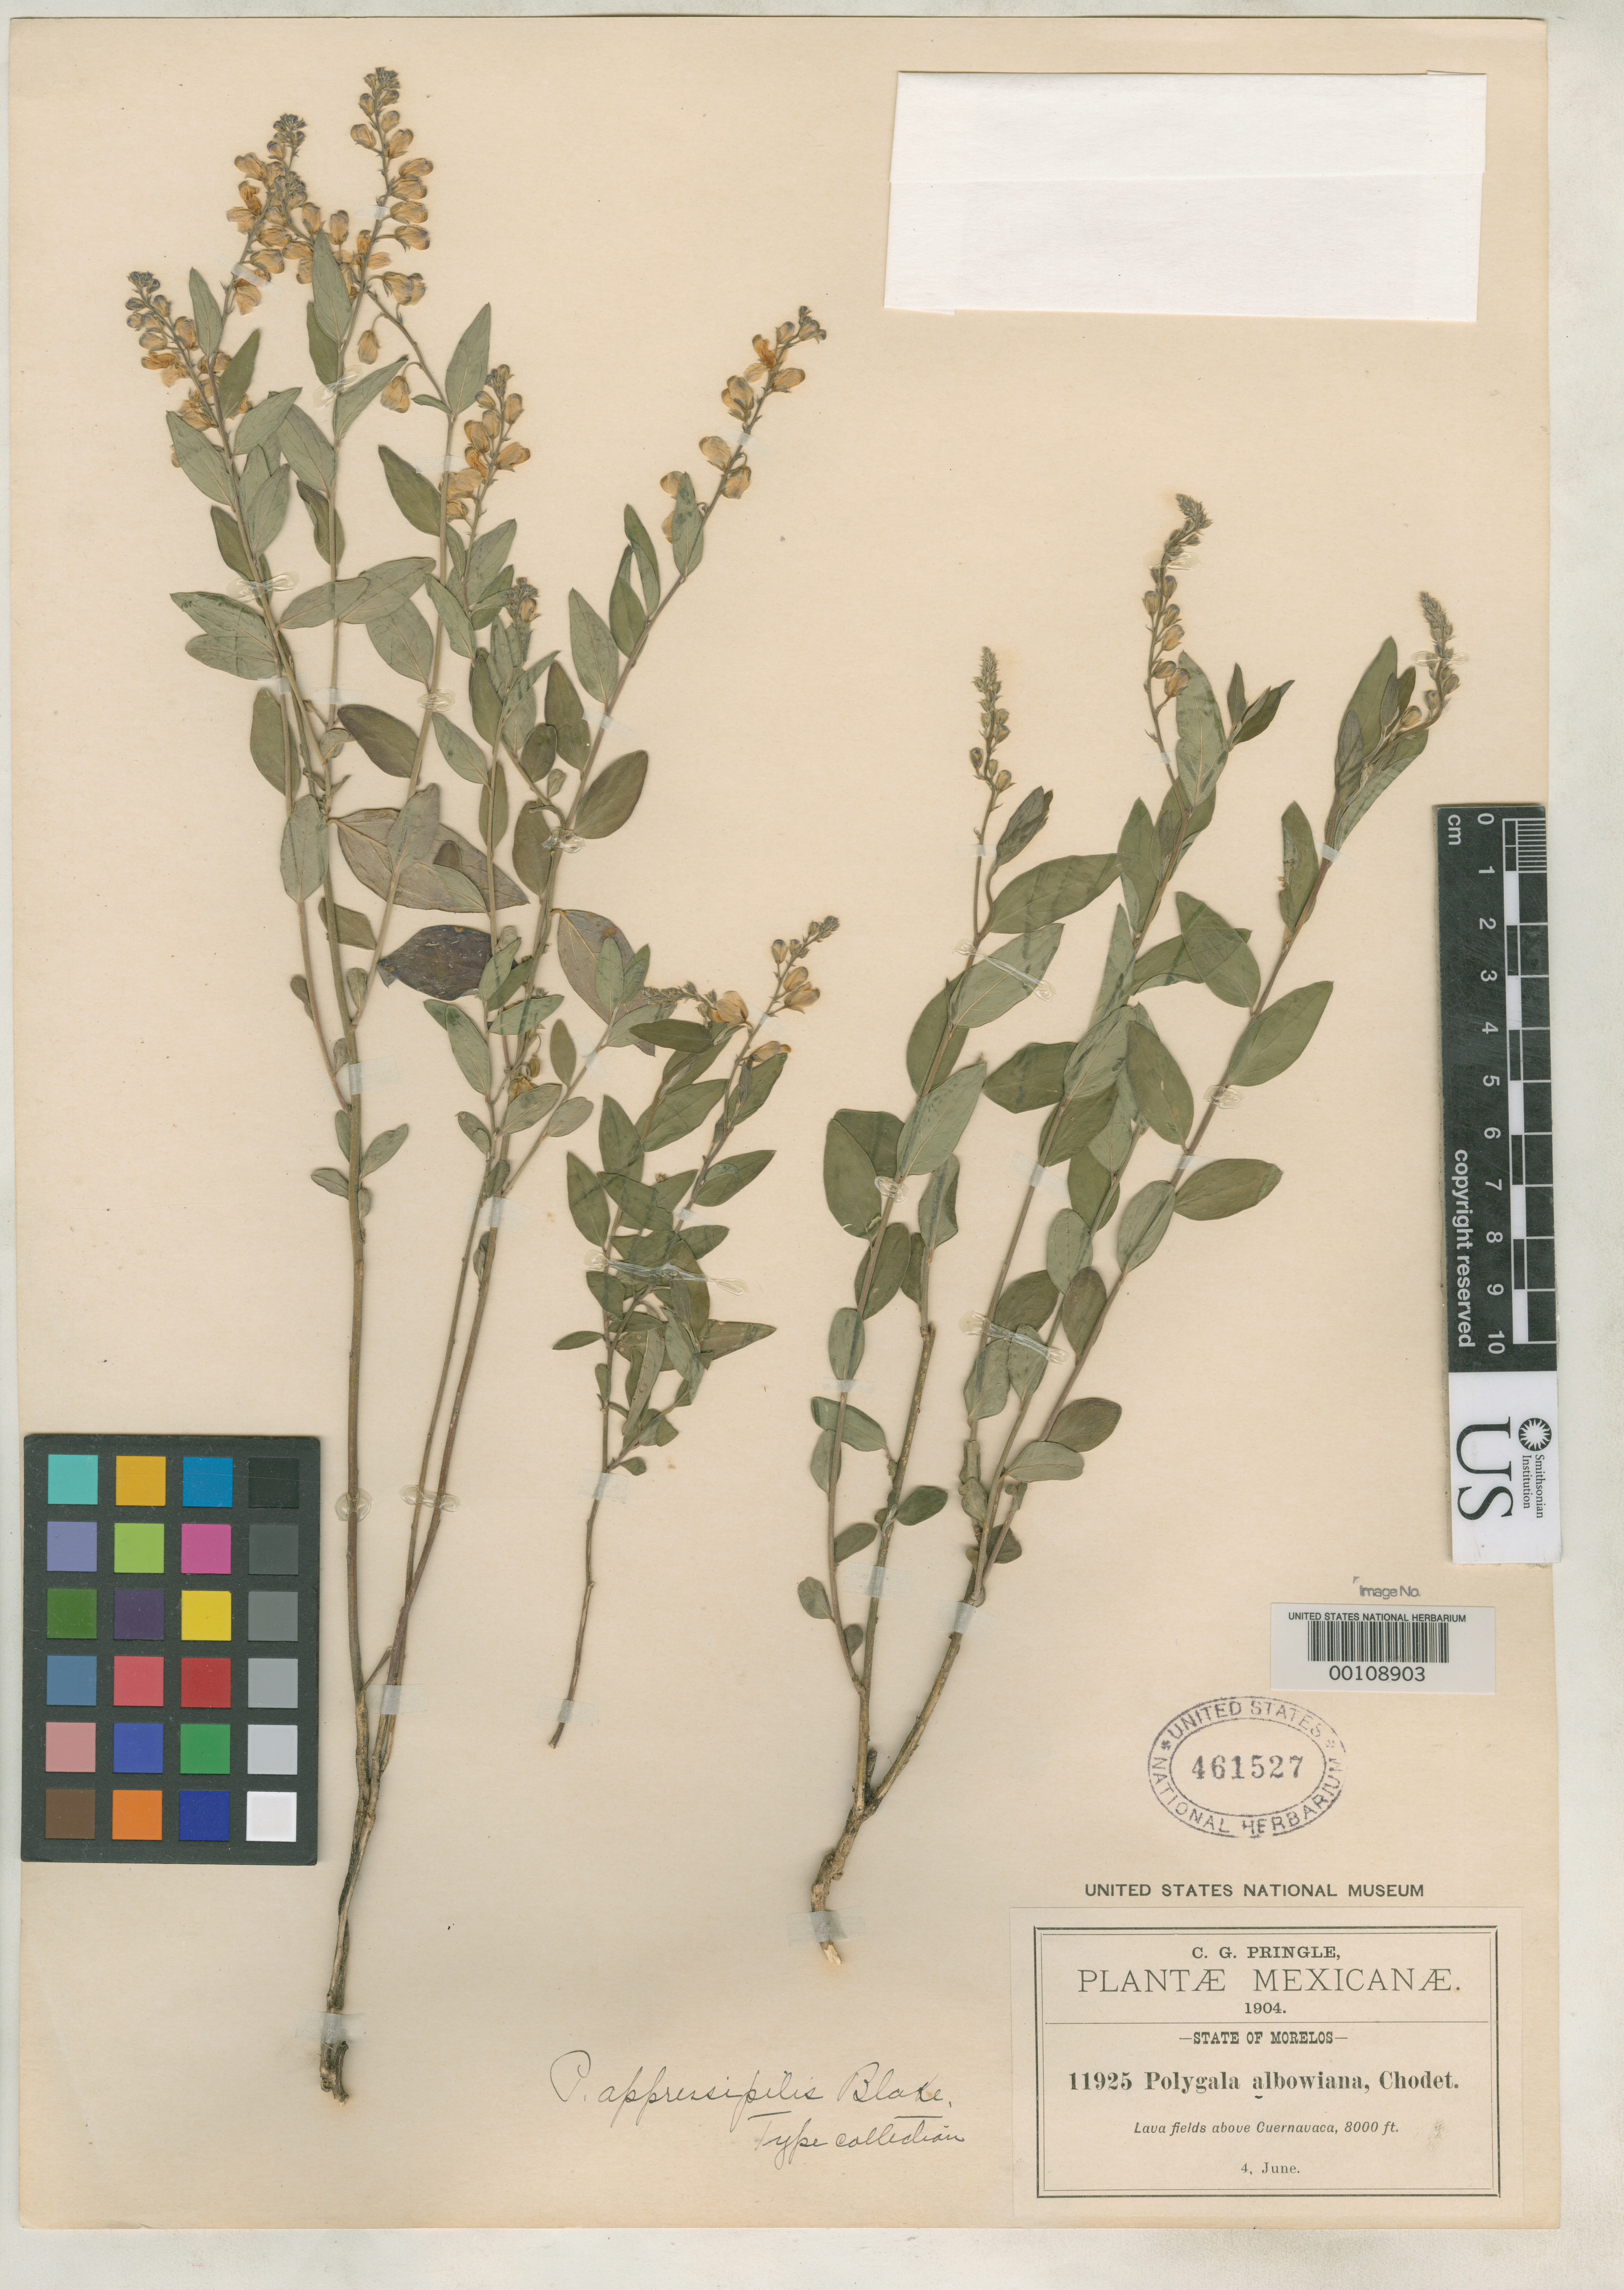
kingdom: Plantae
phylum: Tracheophyta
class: Magnoliopsida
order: Fabales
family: Polygalaceae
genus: Polygala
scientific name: Polygala appressipilis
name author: S.F. Blake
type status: Type Collection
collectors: C. G. Pringle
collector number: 11925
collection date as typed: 04 Jun 1904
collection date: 1904-06-04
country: Mexico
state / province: Morelos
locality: Above Cuernavaca.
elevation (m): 2440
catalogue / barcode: US 461527